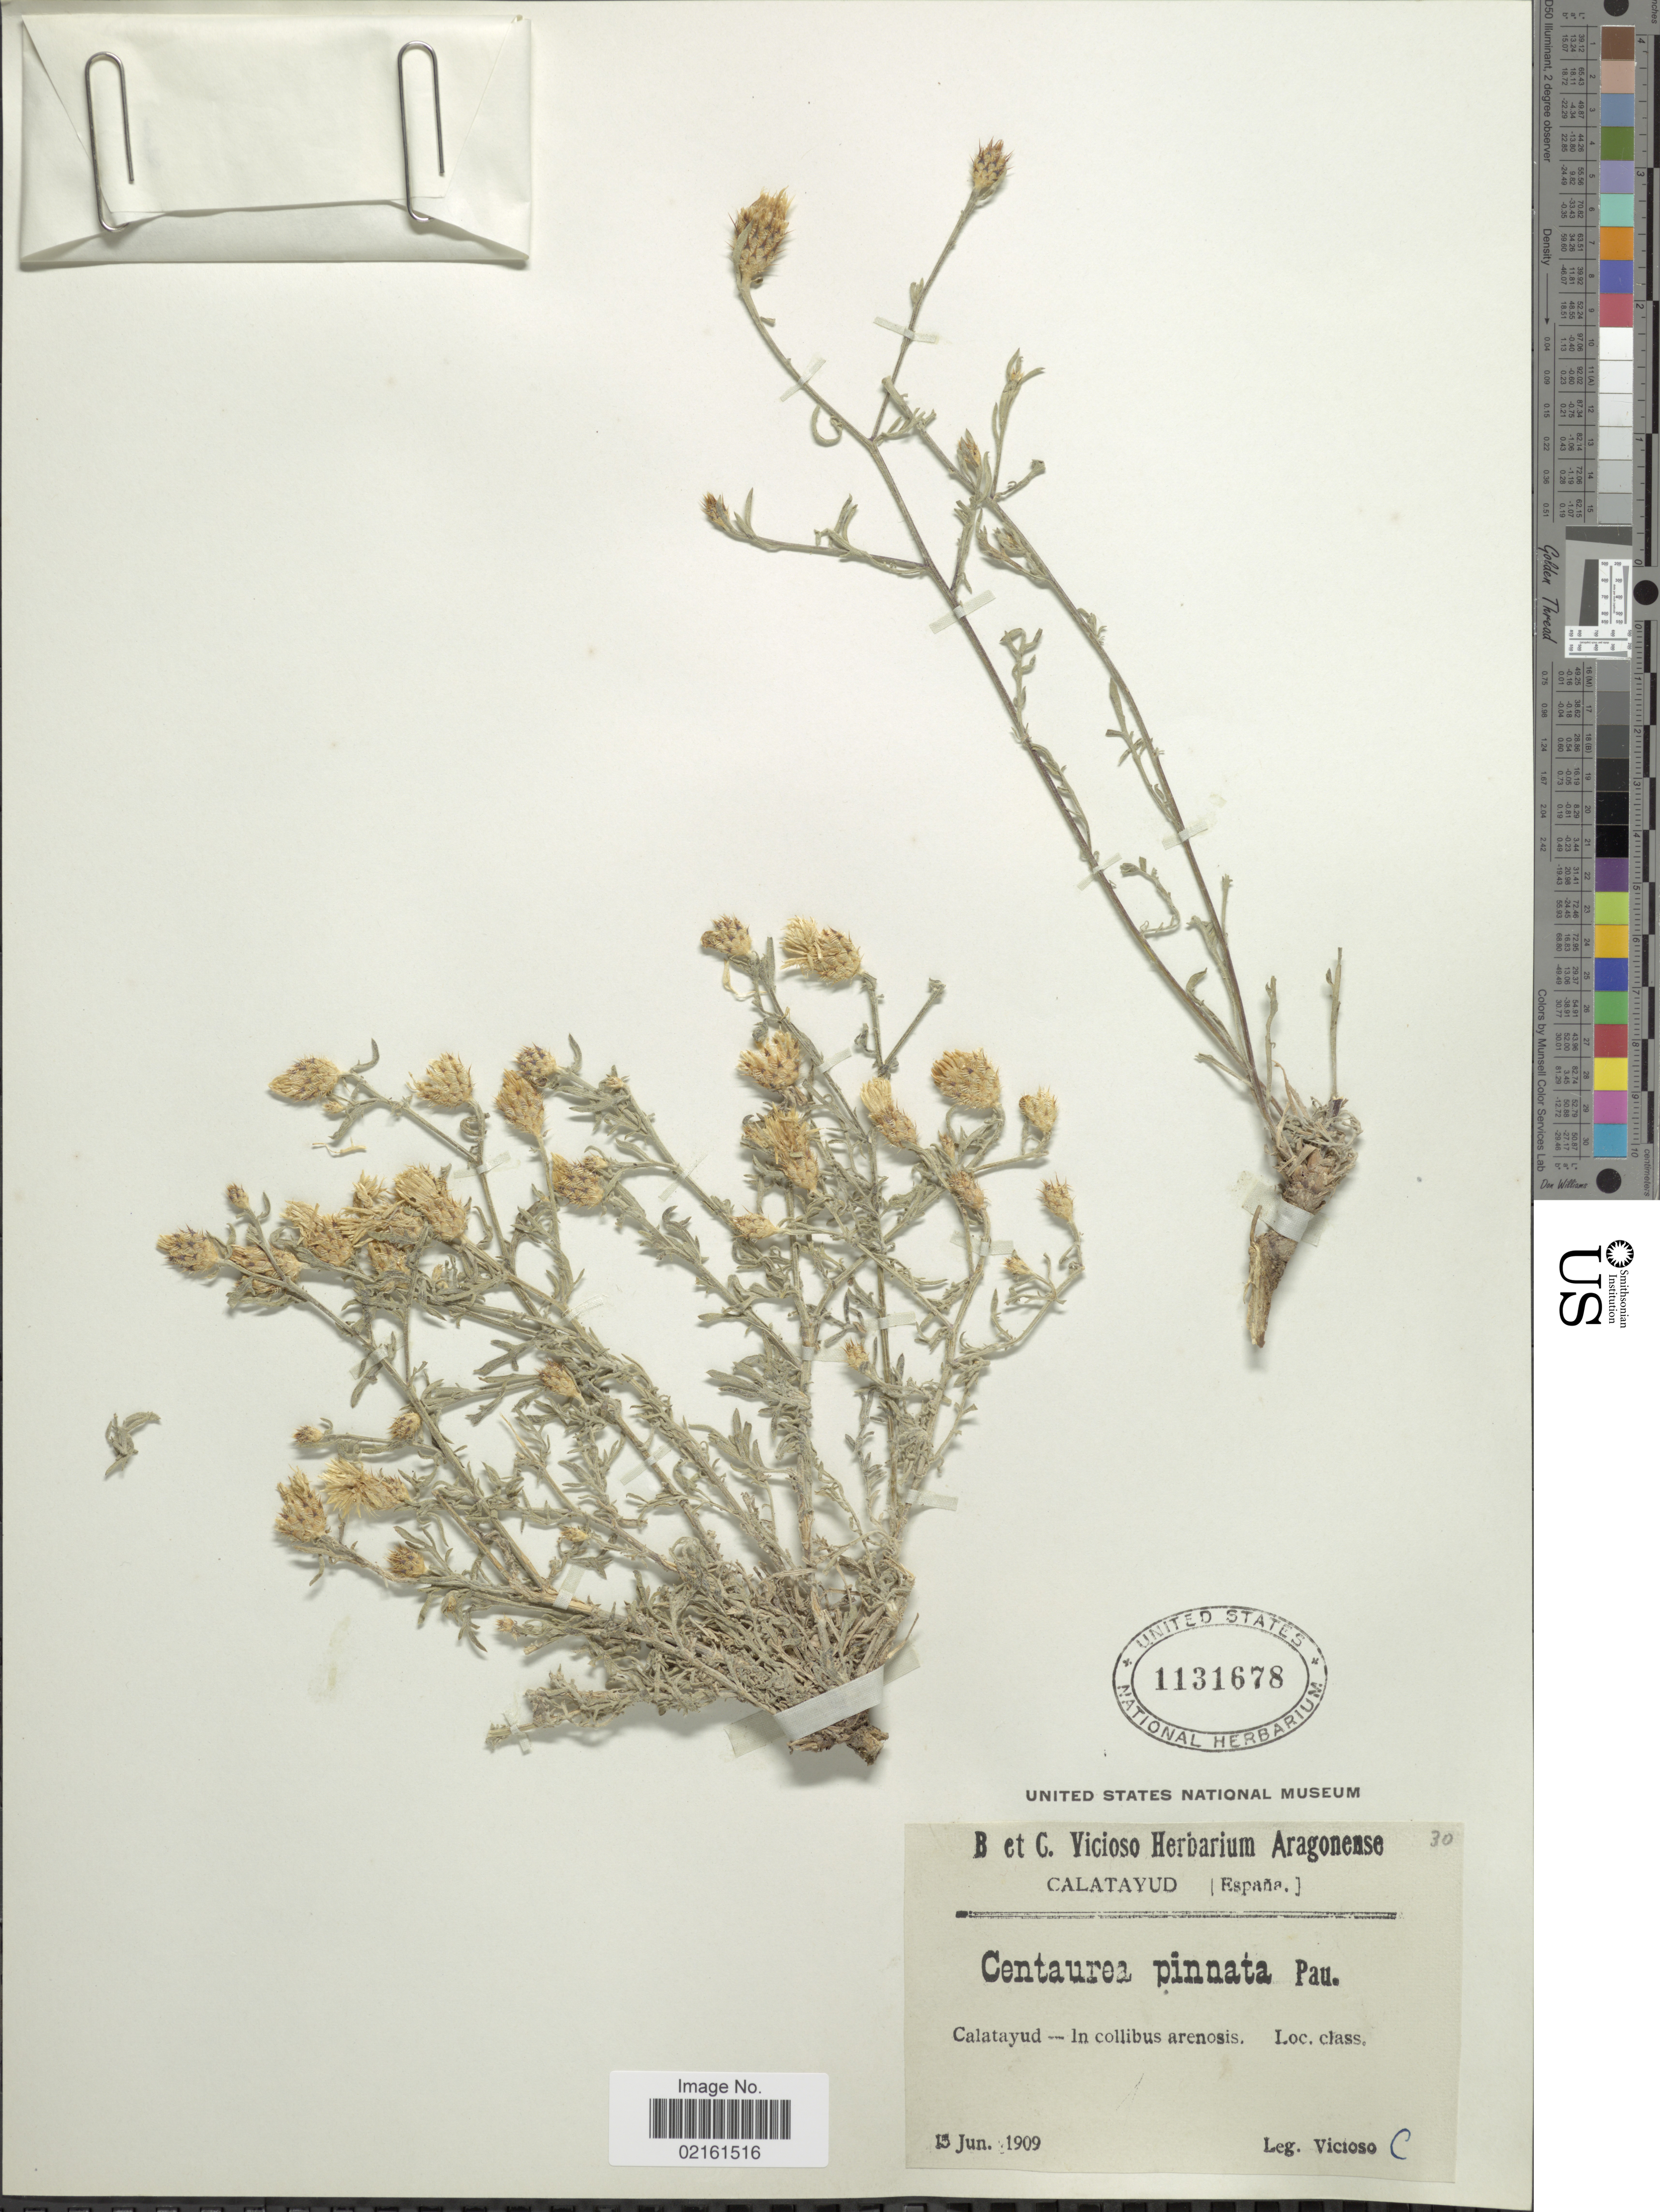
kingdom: Plantae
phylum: Tracheophyta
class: Magnoliopsida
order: Asterales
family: Asteraceae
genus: Centaurea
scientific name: Centaurea pinnata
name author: Pau ex Vicioso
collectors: C. Vicioso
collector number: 30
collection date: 1909-06-15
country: Spain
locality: Calatayud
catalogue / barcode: US 1131678